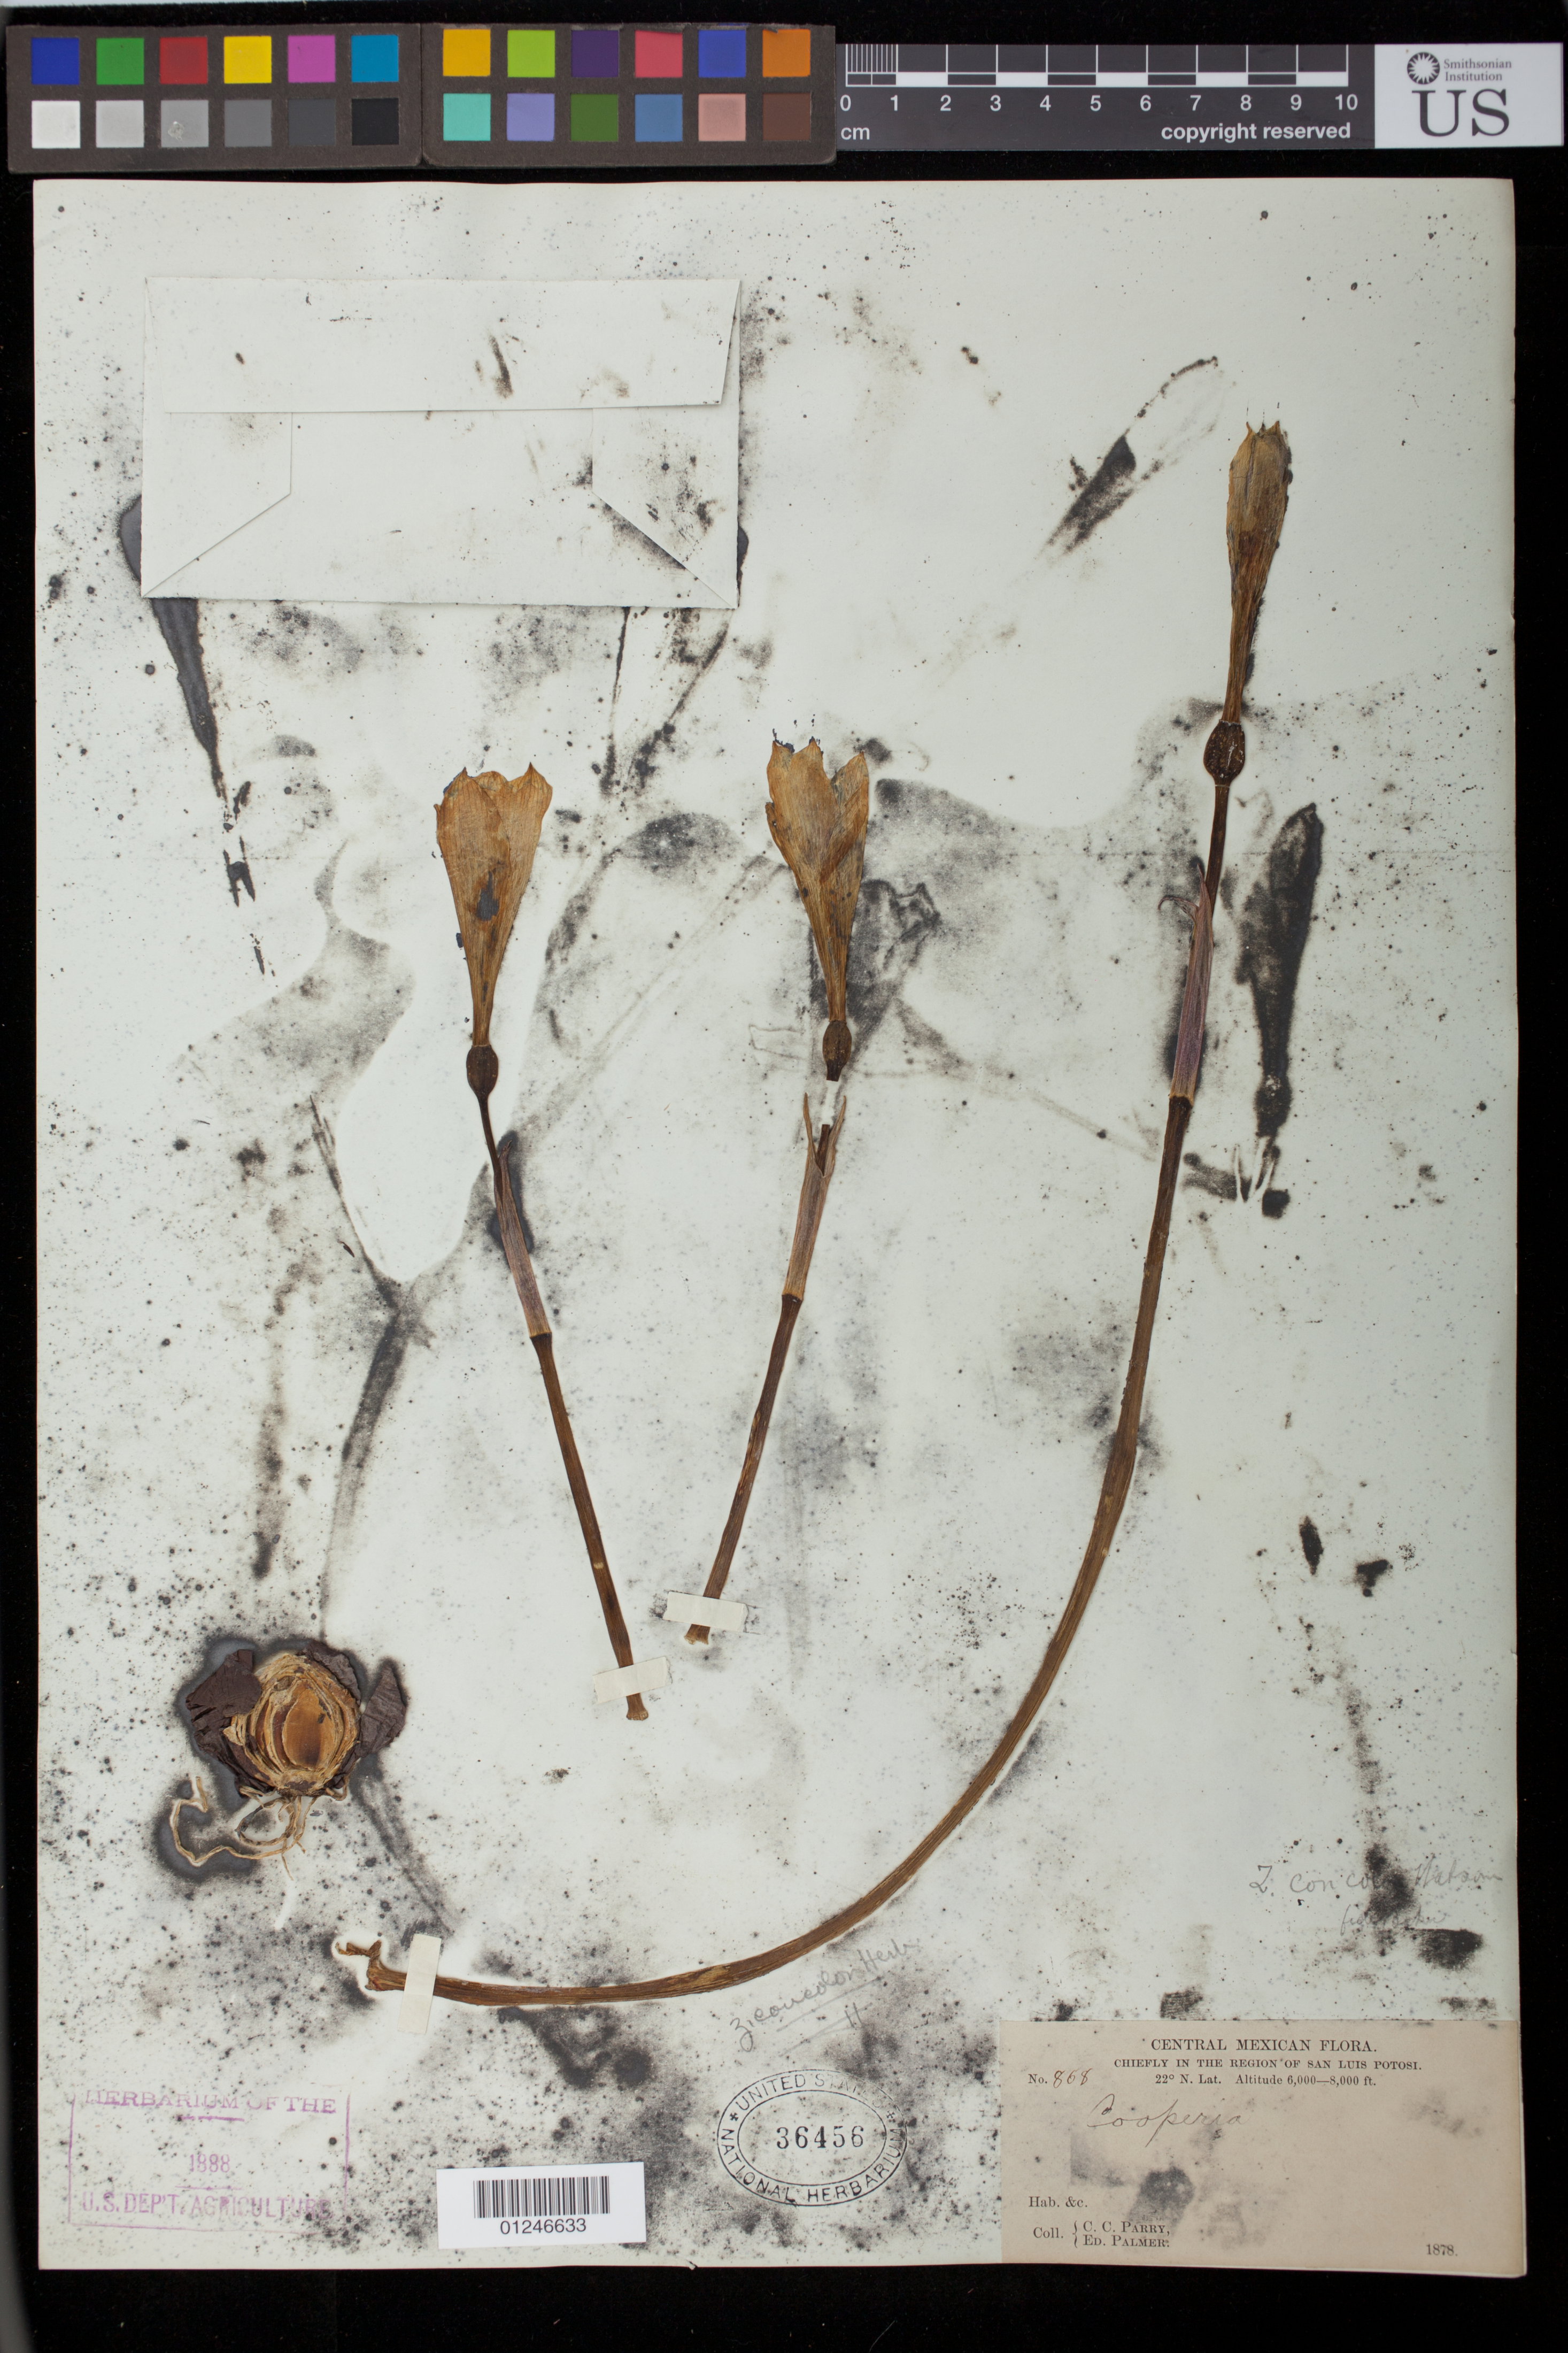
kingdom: Plantae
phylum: Tracheophyta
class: Liliopsida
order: Asparagales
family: Amaryllidaceae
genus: Zephyranthes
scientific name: Zephyranthes concolor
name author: (Lindl.) Benth. & Hook. f.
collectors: C. C. Parry & E. Palmer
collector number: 868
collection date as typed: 1878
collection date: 1878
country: Mexico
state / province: San Luis Potosi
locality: San Luis Potosi.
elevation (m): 1829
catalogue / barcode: US 36456